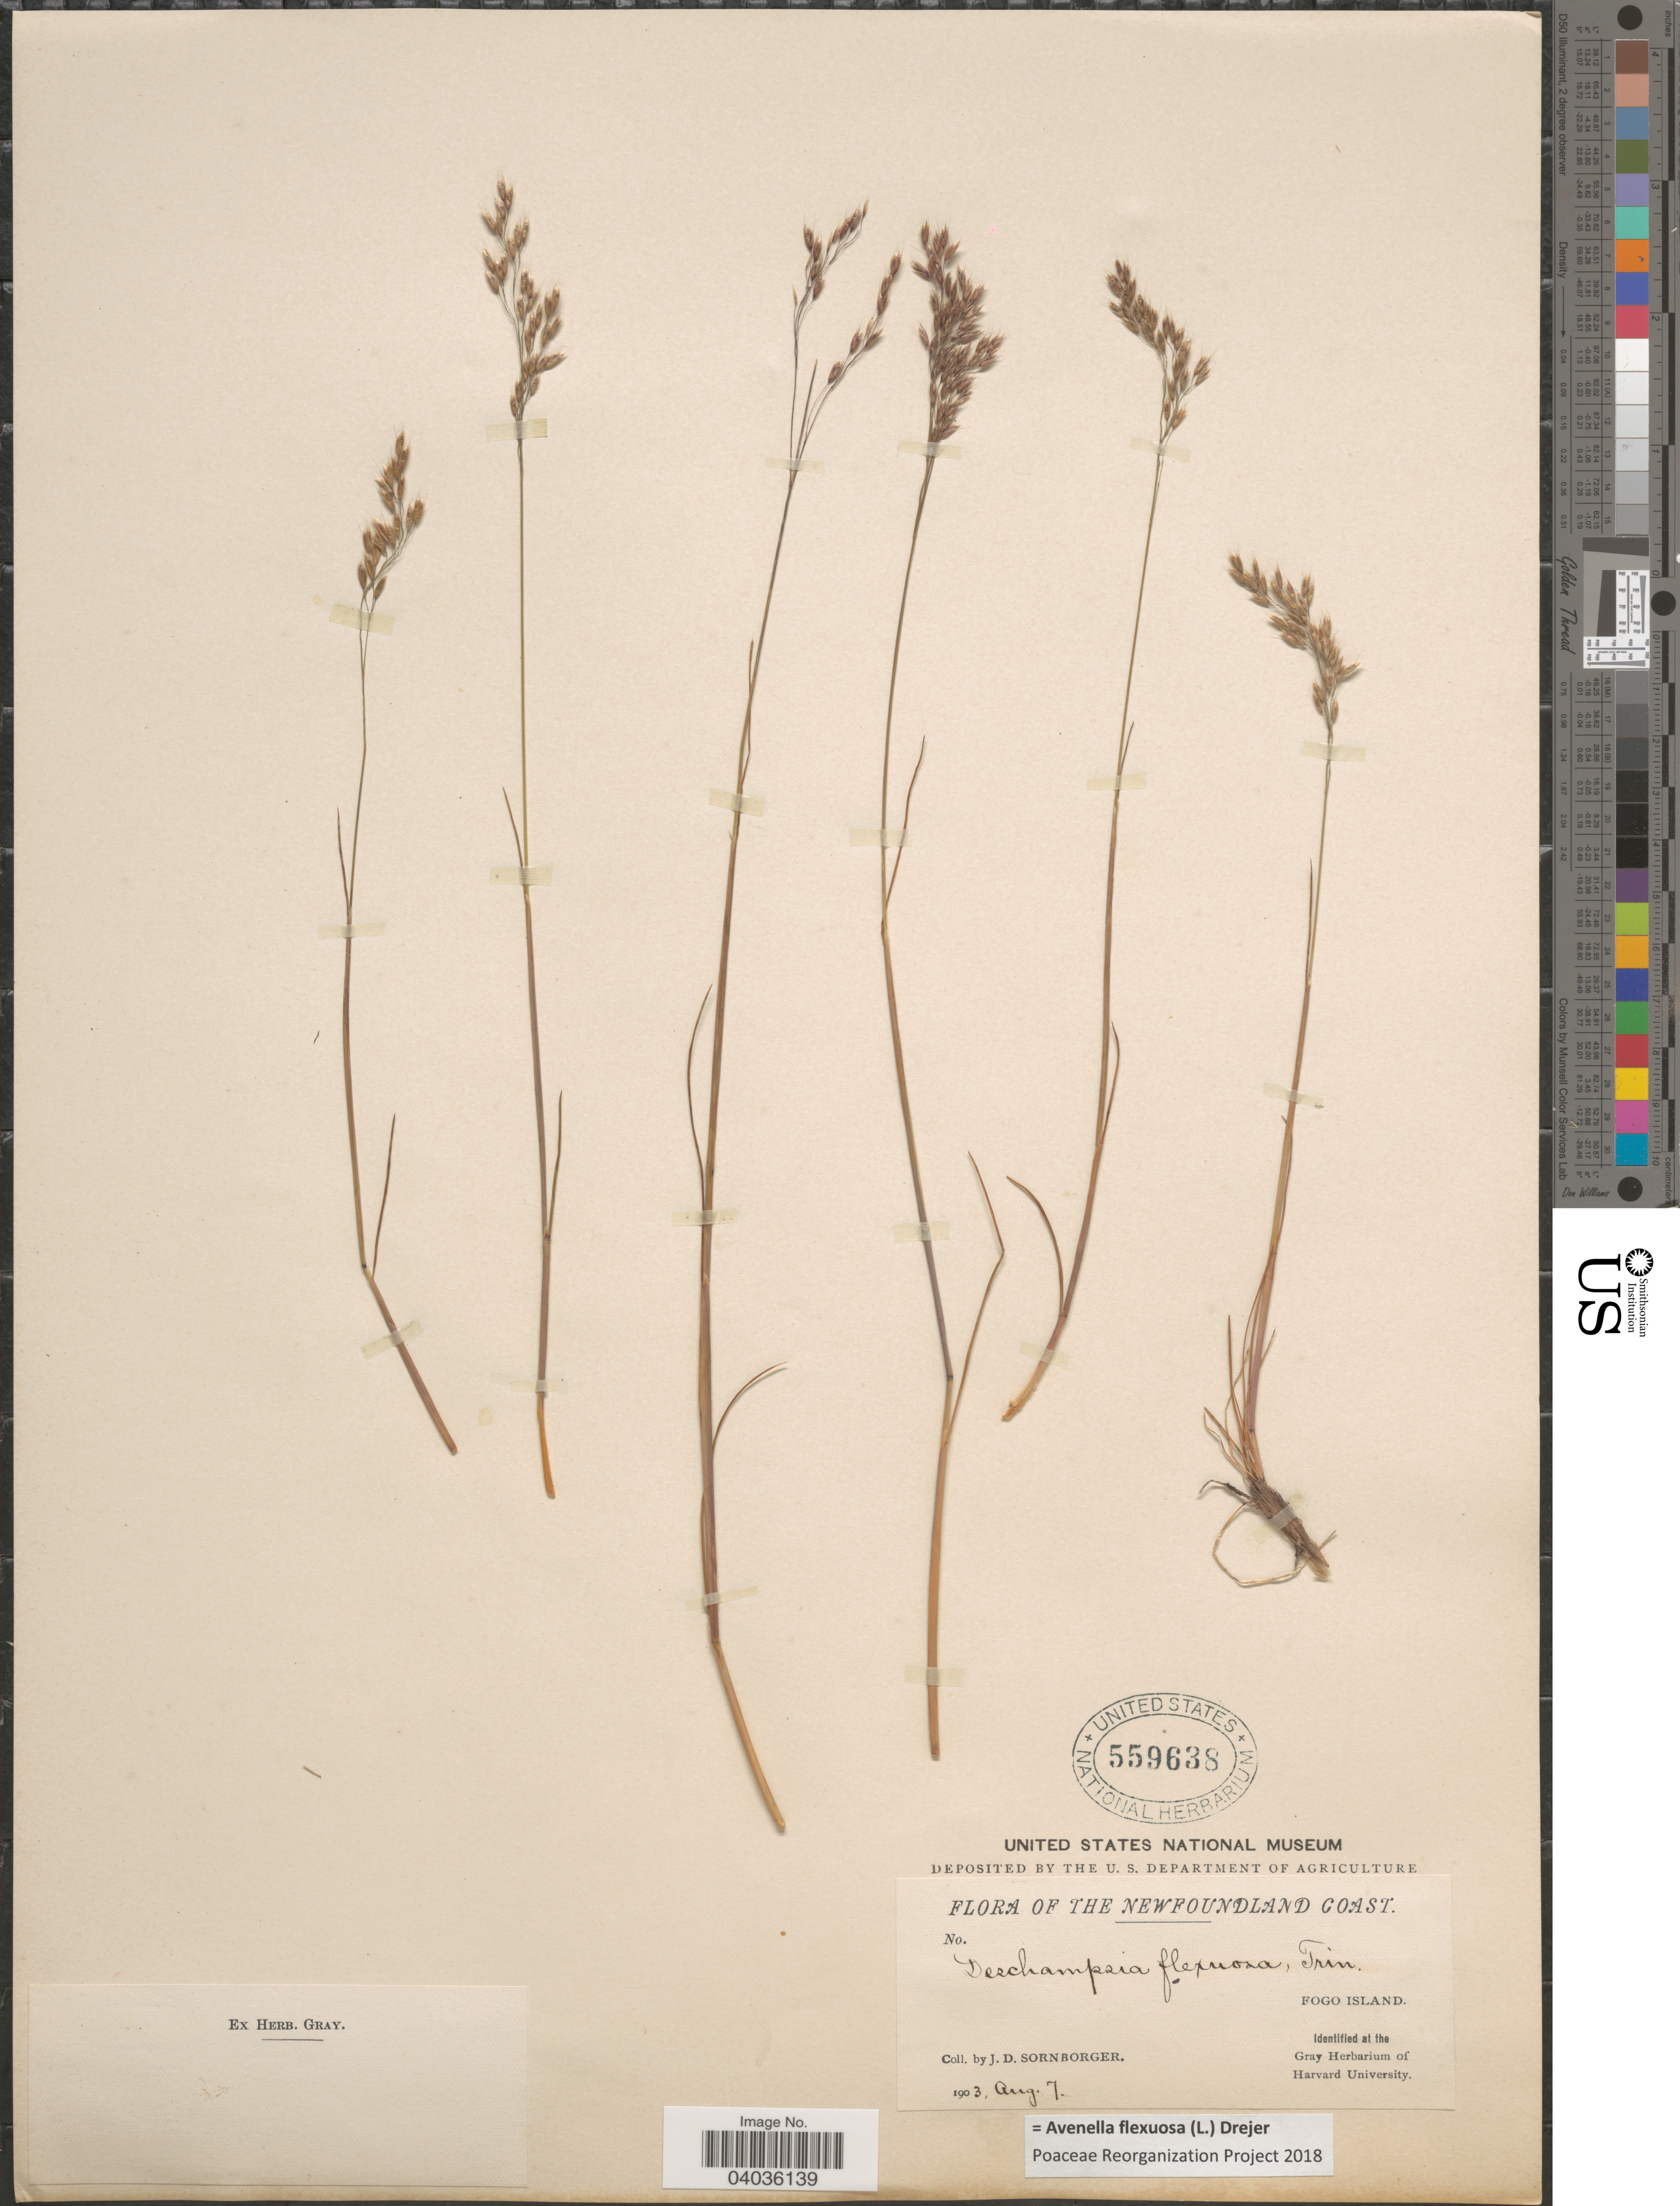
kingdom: Plantae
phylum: Tracheophyta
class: Liliopsida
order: Poales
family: Poaceae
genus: Avenella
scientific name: Avenella flexuosa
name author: (L.) Drejer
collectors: J. Sornborger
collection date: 1903-08-07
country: Canada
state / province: Newfoundland and Labrador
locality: Newfoundland Coast. Fogo Island.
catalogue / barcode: US 559638